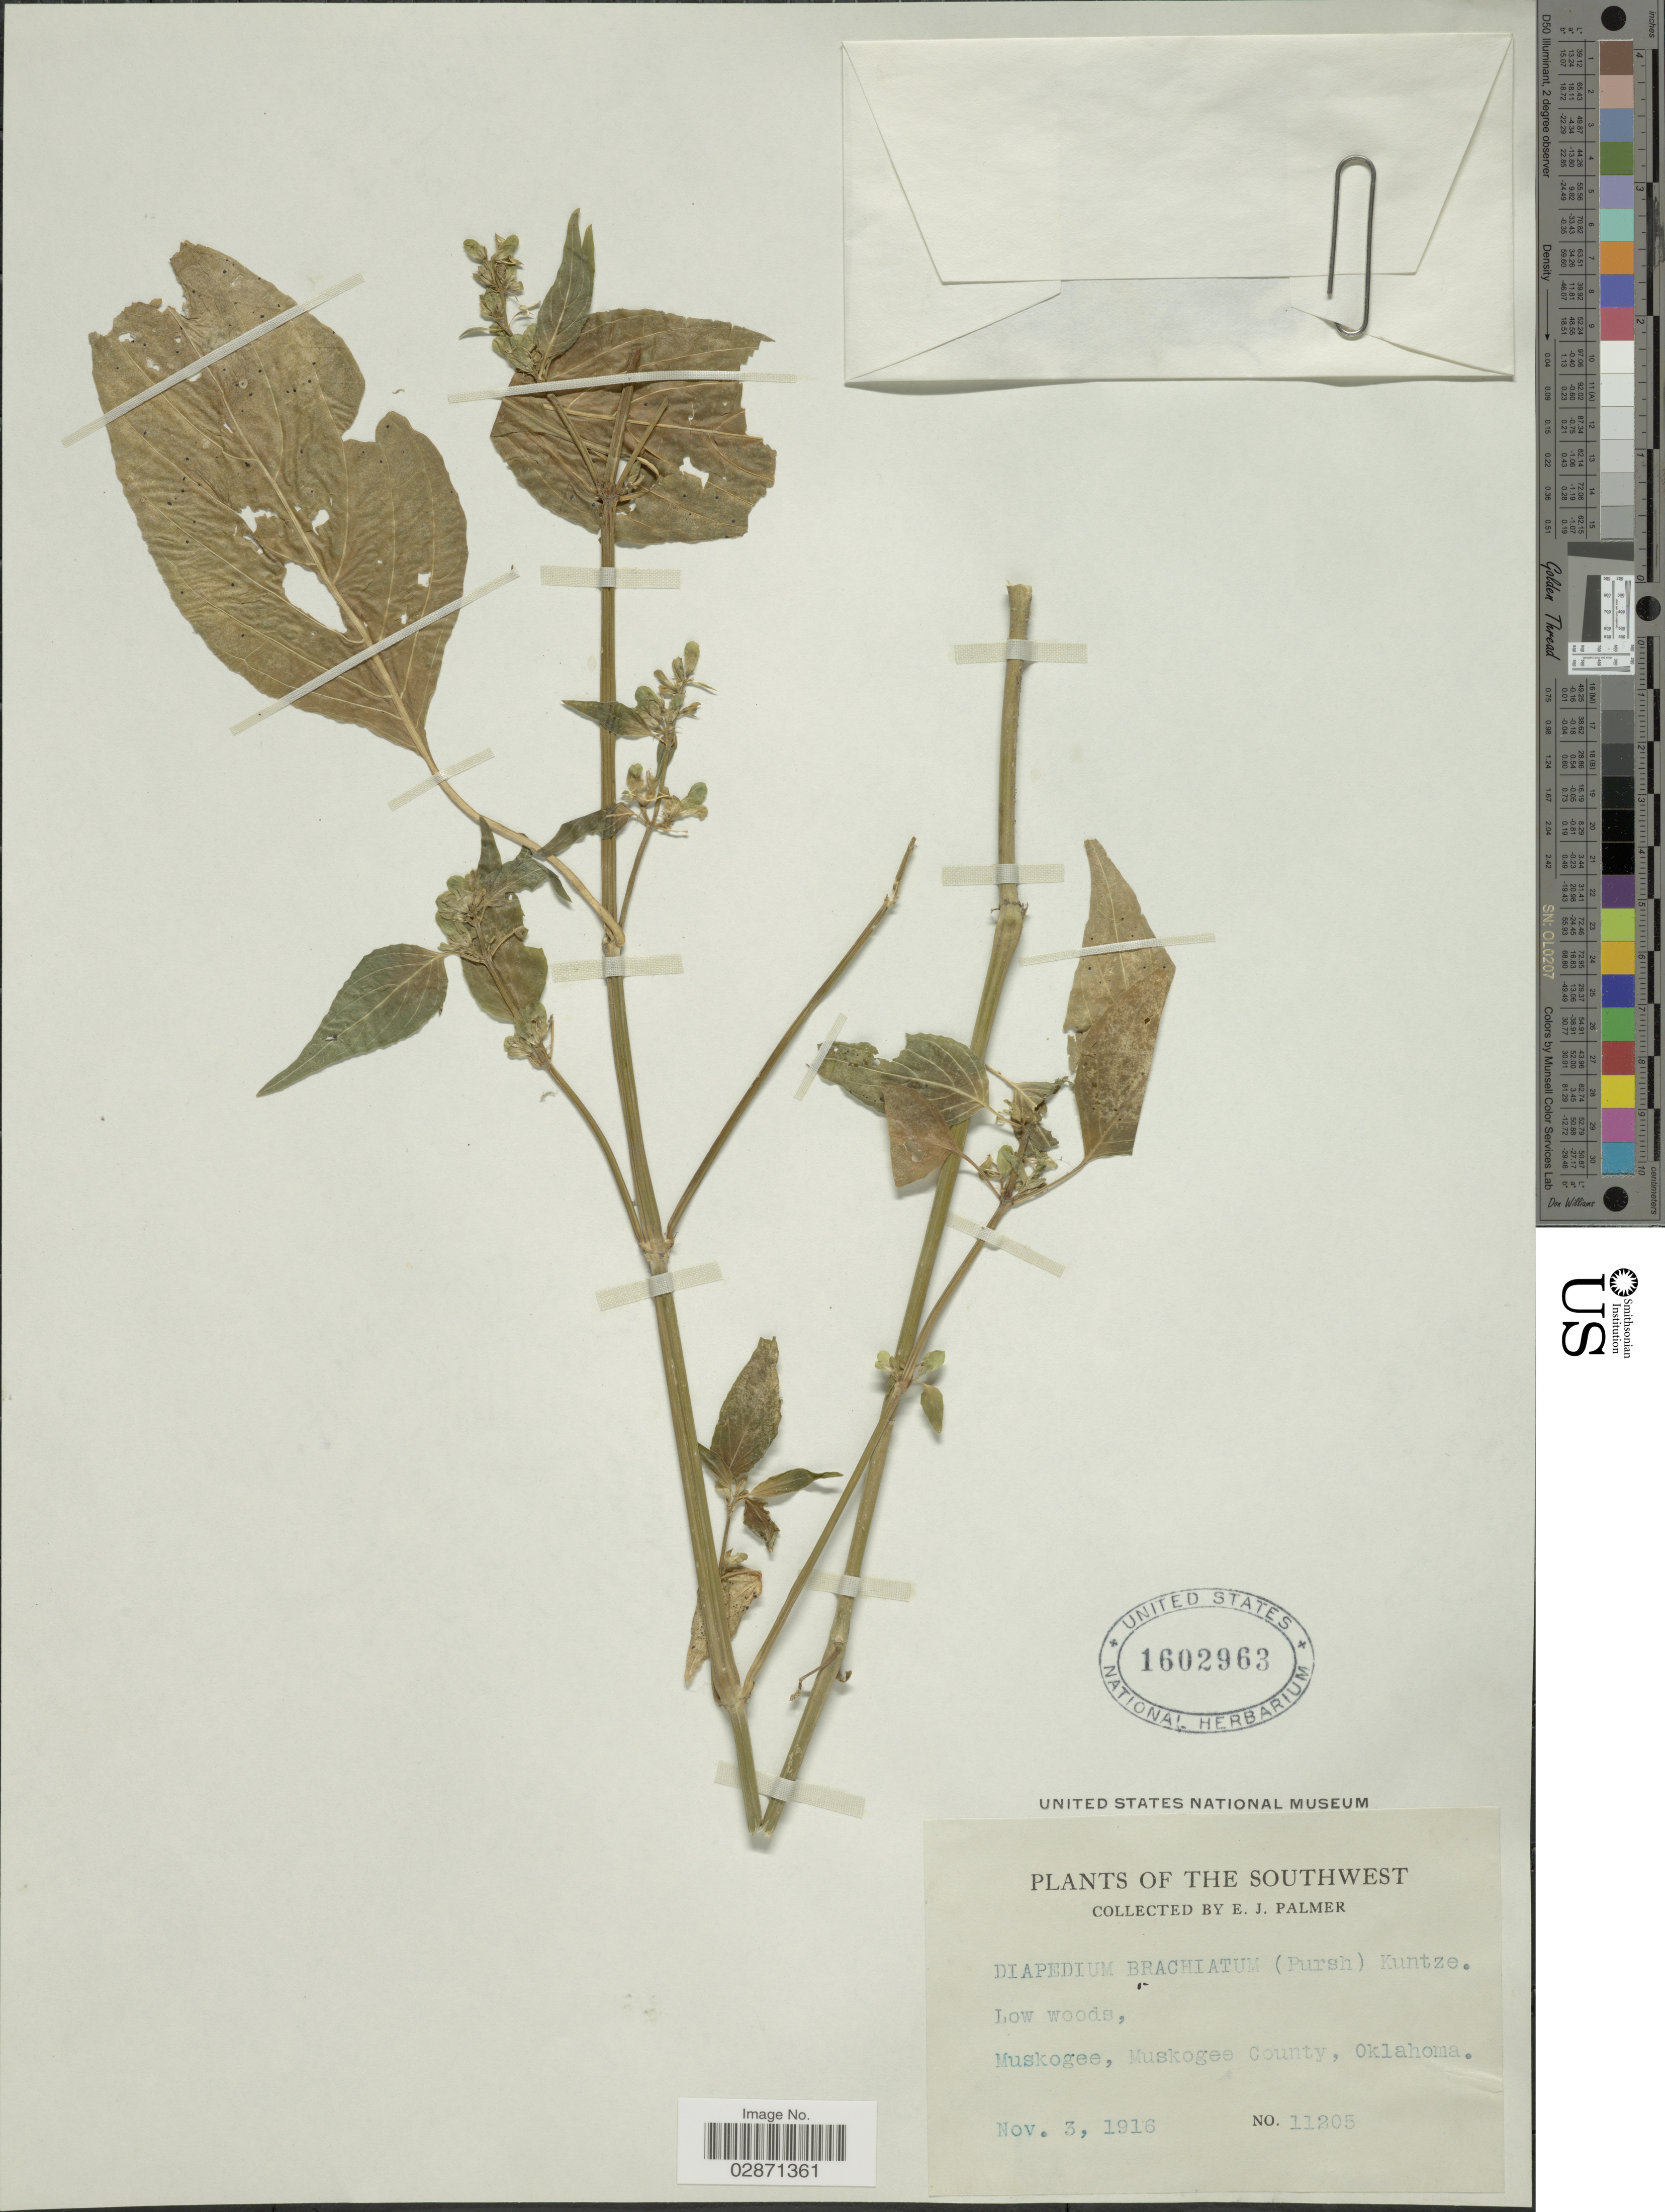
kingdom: Plantae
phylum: Tracheophyta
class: Magnoliopsida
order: Lamiales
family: Acanthaceae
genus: Dicliptera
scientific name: Dicliptera brachiata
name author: (Pursh) Spreng.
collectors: E. J. Palmer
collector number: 11205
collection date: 1916-11-03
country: United States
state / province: Oklahoma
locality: The Southwest. Muskogee, Muskogee County.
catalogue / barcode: US 1602963